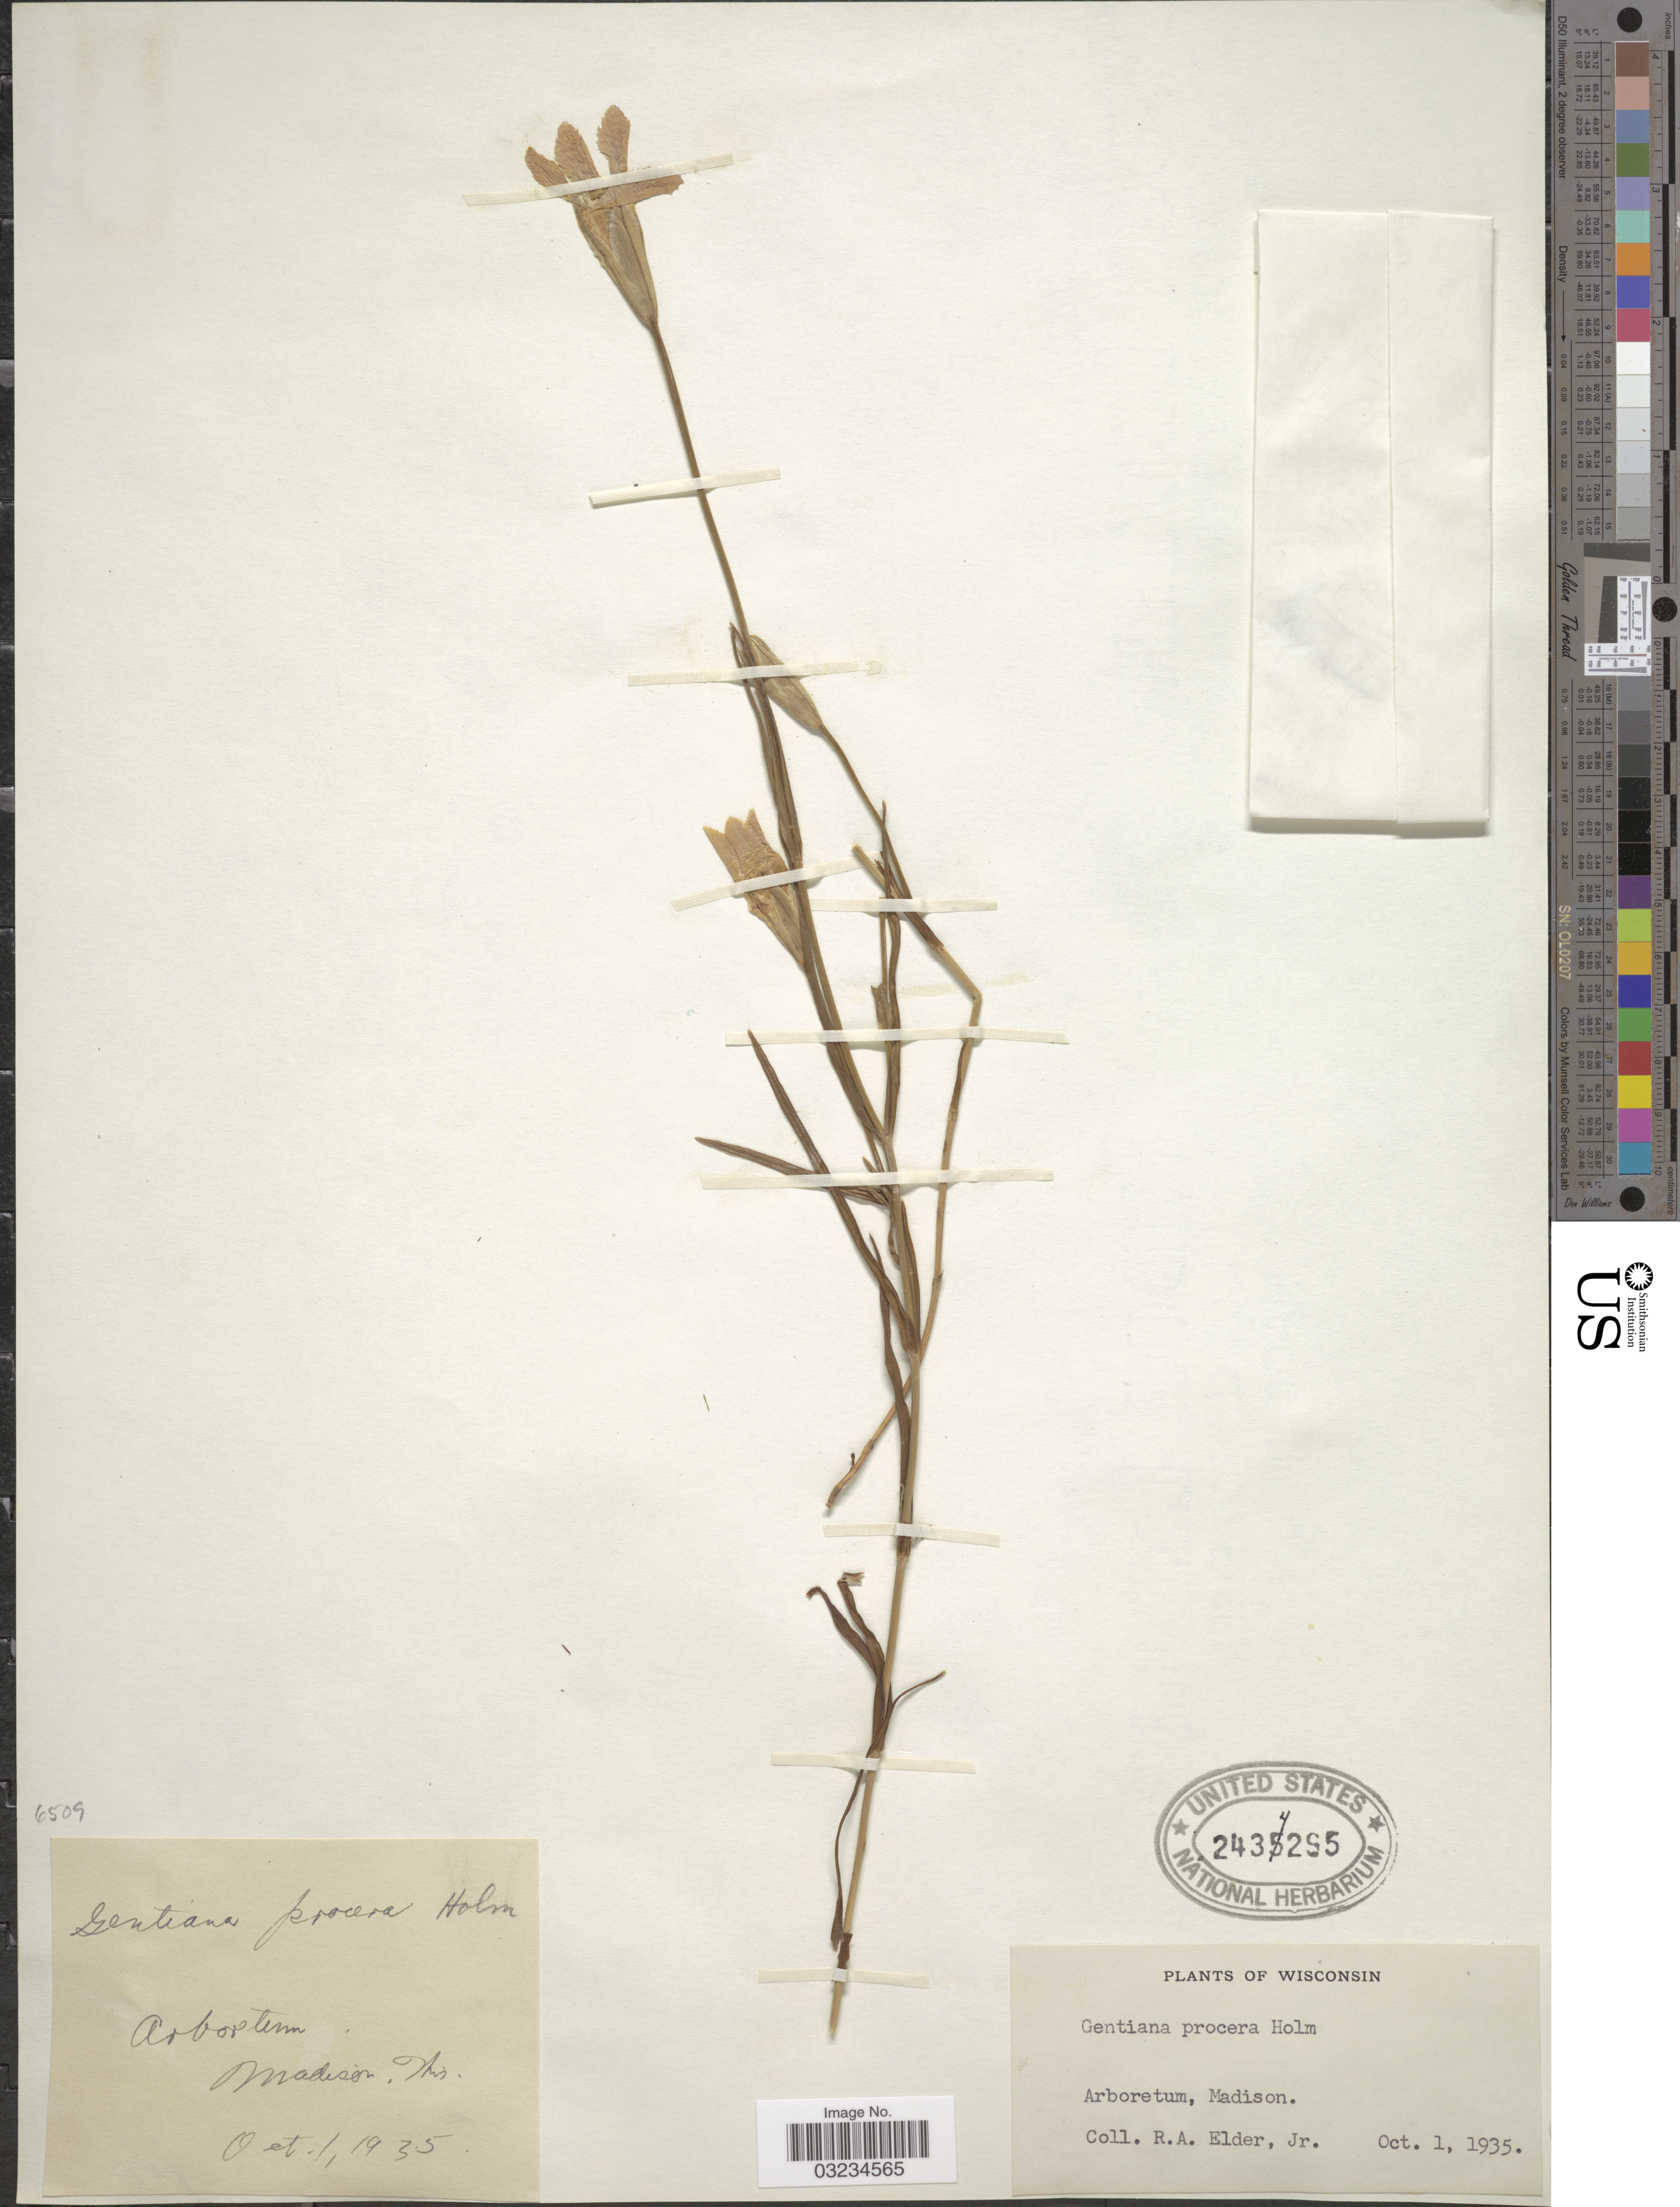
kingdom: Plantae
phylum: Tracheophyta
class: Magnoliopsida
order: Gentianales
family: Gentianaceae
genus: Gentiana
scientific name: Gentiana procera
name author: Holm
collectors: R. Elder Jr.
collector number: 6509?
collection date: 1935-10-01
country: United States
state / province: Wisconsin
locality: Arboretum, Madison.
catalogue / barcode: US 2434295